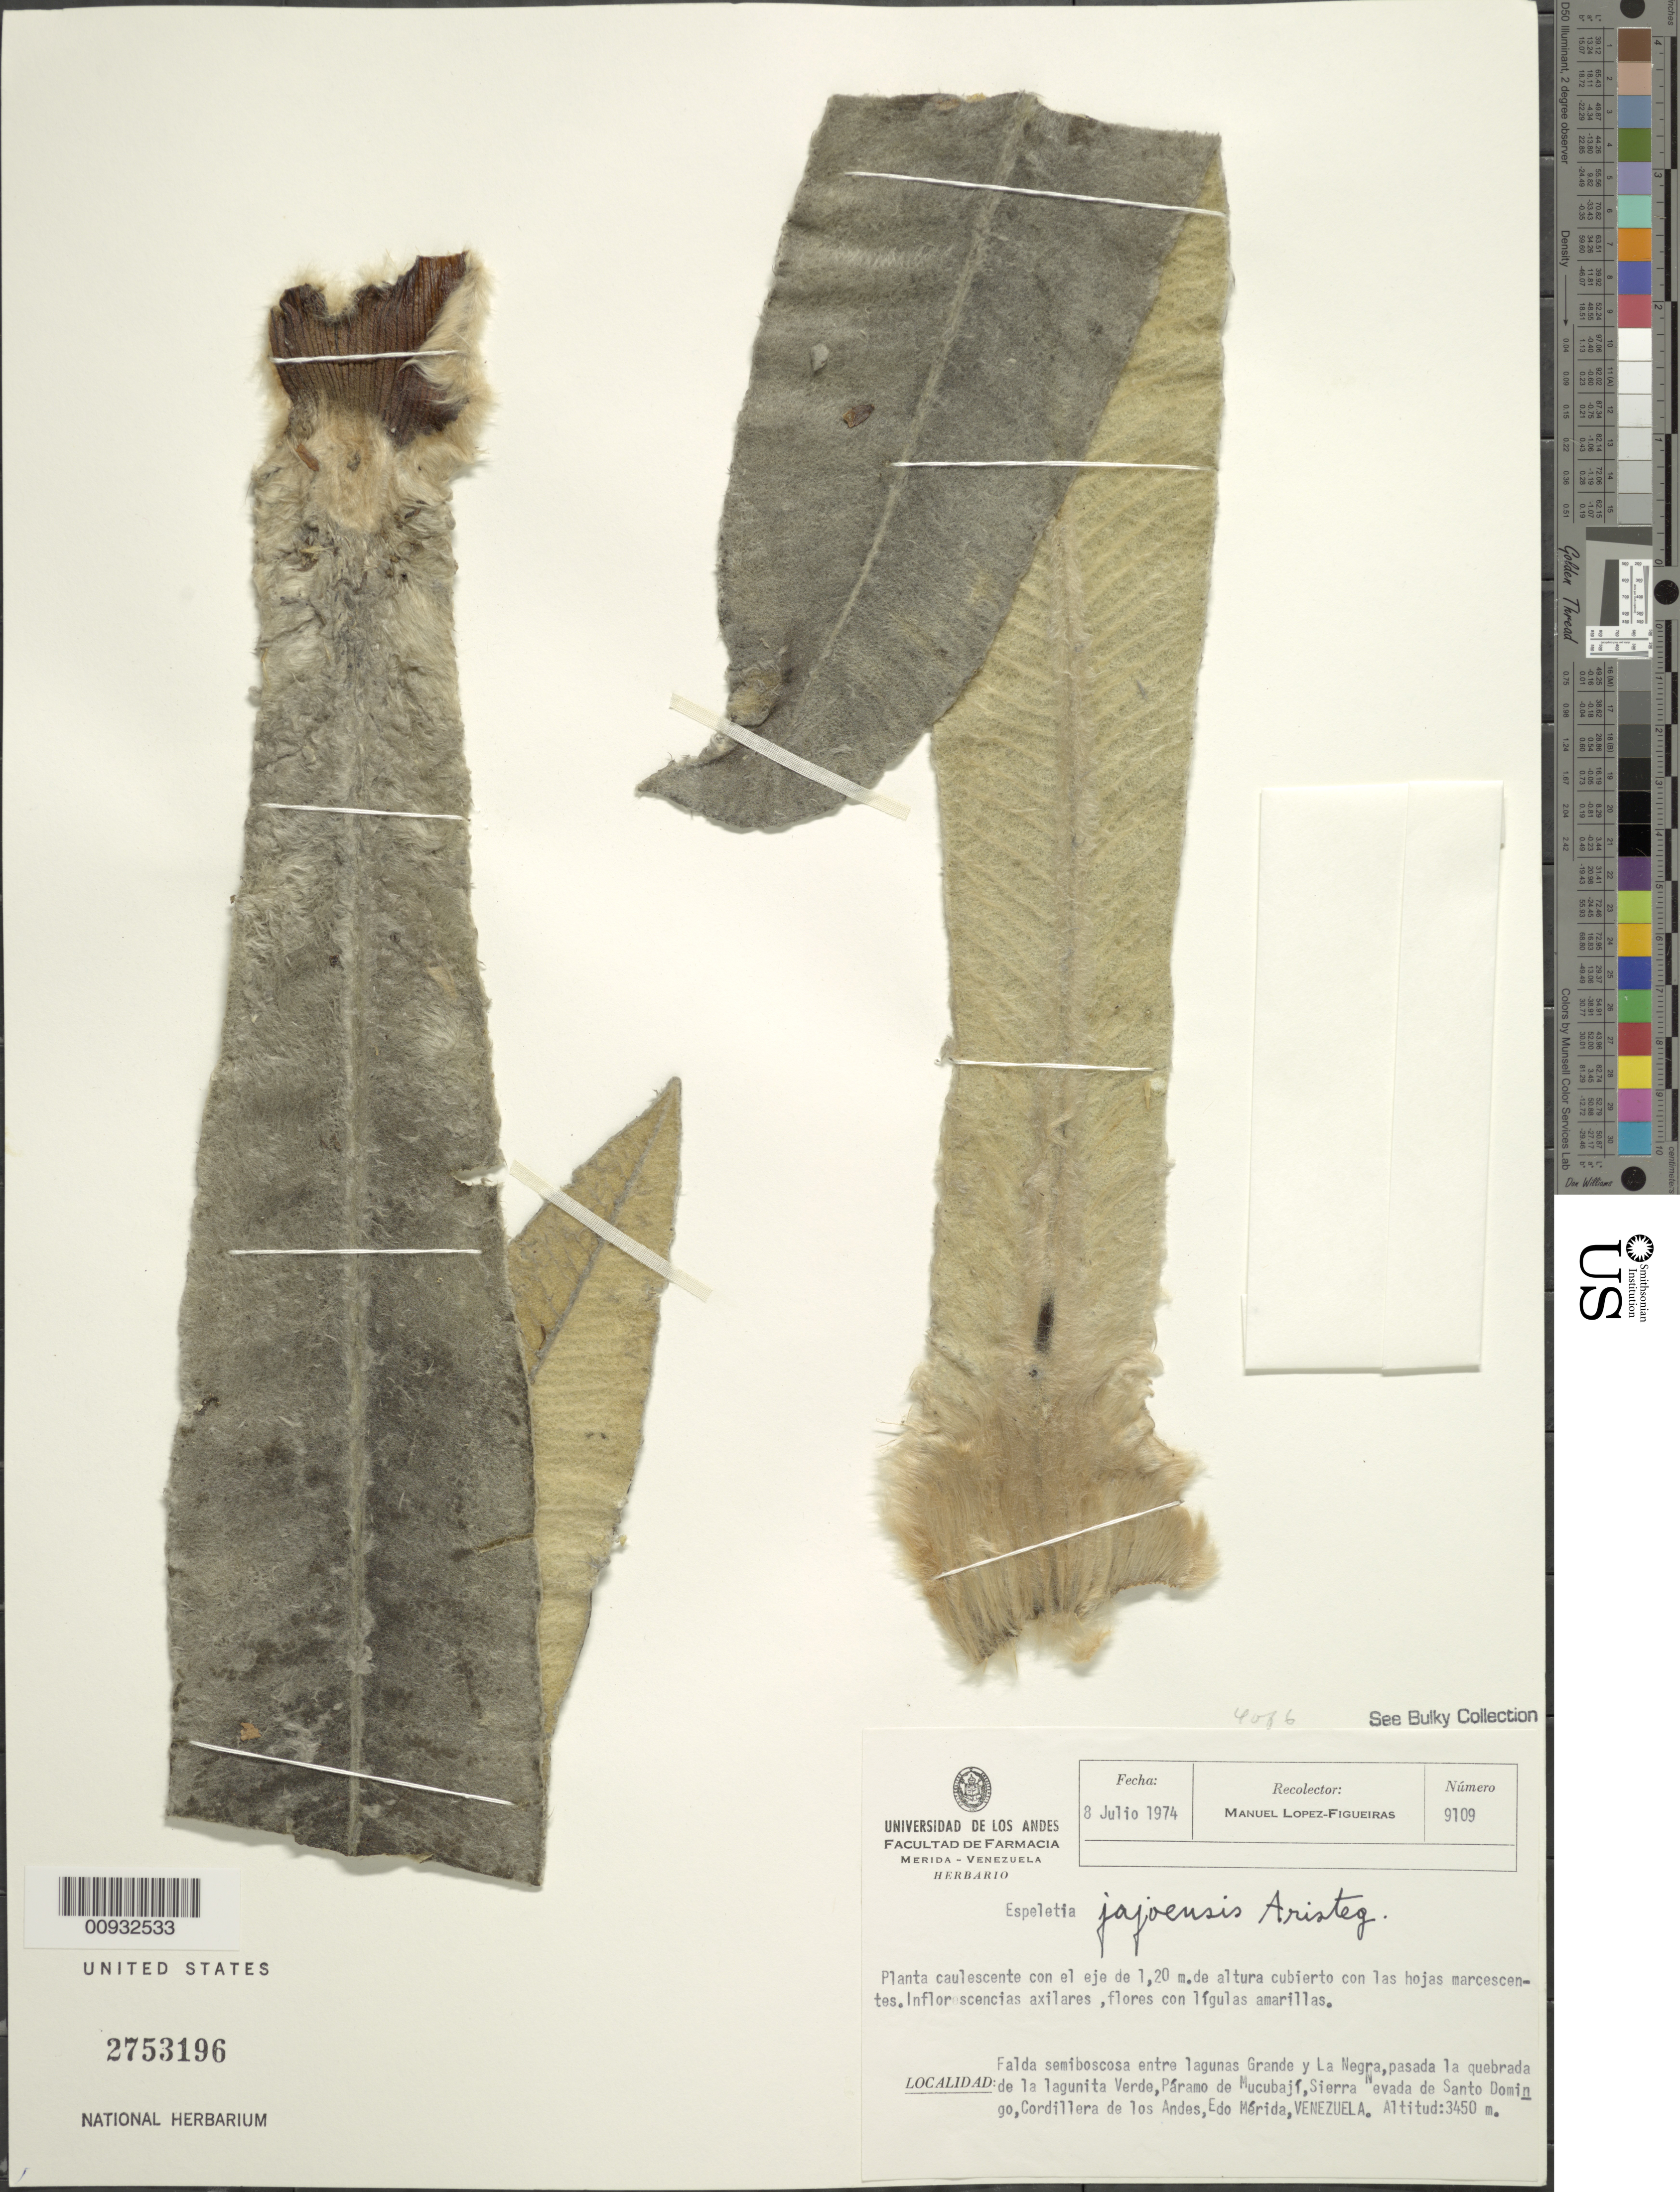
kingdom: Plantae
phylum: Tracheophyta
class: Magnoliopsida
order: Asterales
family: Asteraceae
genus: Espeletia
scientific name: Espeletia jajoensis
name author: Aristeg.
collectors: M. López Figueiras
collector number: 9109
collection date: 1974-07-08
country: Venezuela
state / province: Mérida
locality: Quebrada de la lagunita Verde, Parmo de Mucubaji, Sierra Nevada de Santo Domingo, Cordillera de los Andes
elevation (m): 3450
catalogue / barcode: US 2753196